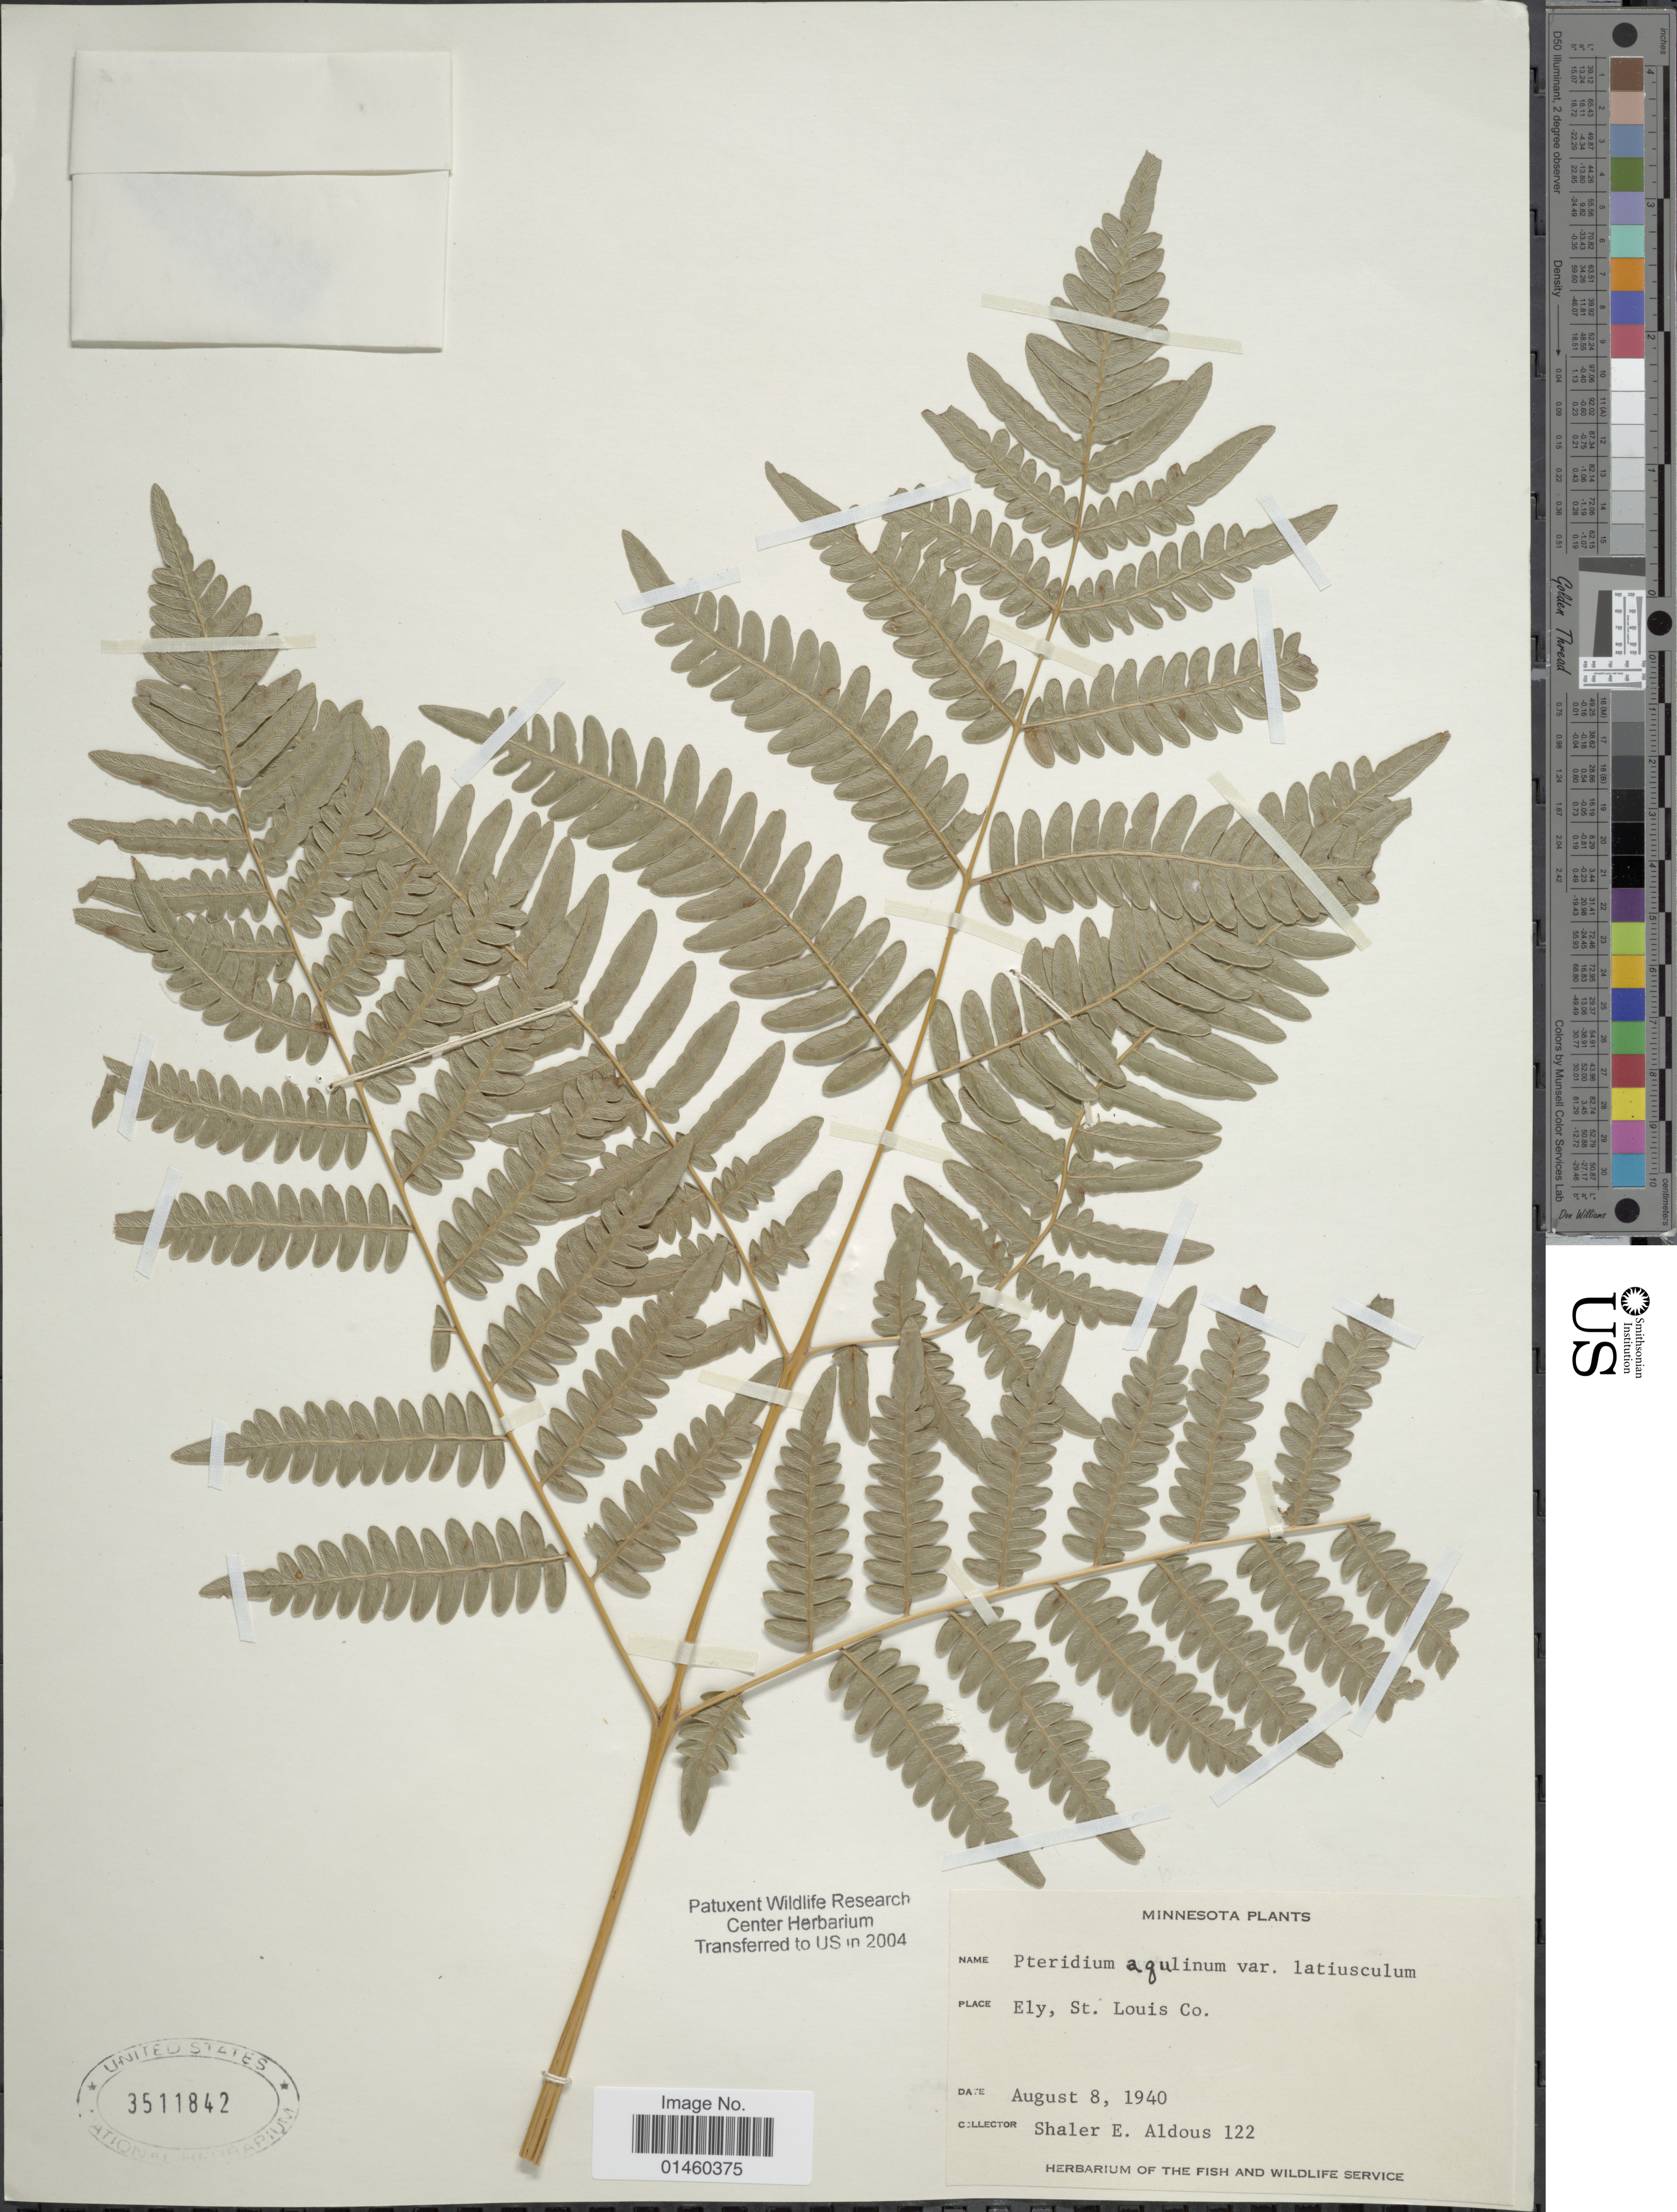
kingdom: Plantae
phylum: Tracheophyta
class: Polypodiopsida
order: Polypodiales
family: Dennstaedtiaceae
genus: Pteridium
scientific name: Pteridium aquilinum var. latiusculum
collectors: S. Aldous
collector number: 122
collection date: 1940-08-08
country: United States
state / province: Minnesota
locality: Ely, St. Louis Co.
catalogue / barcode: US 3511842